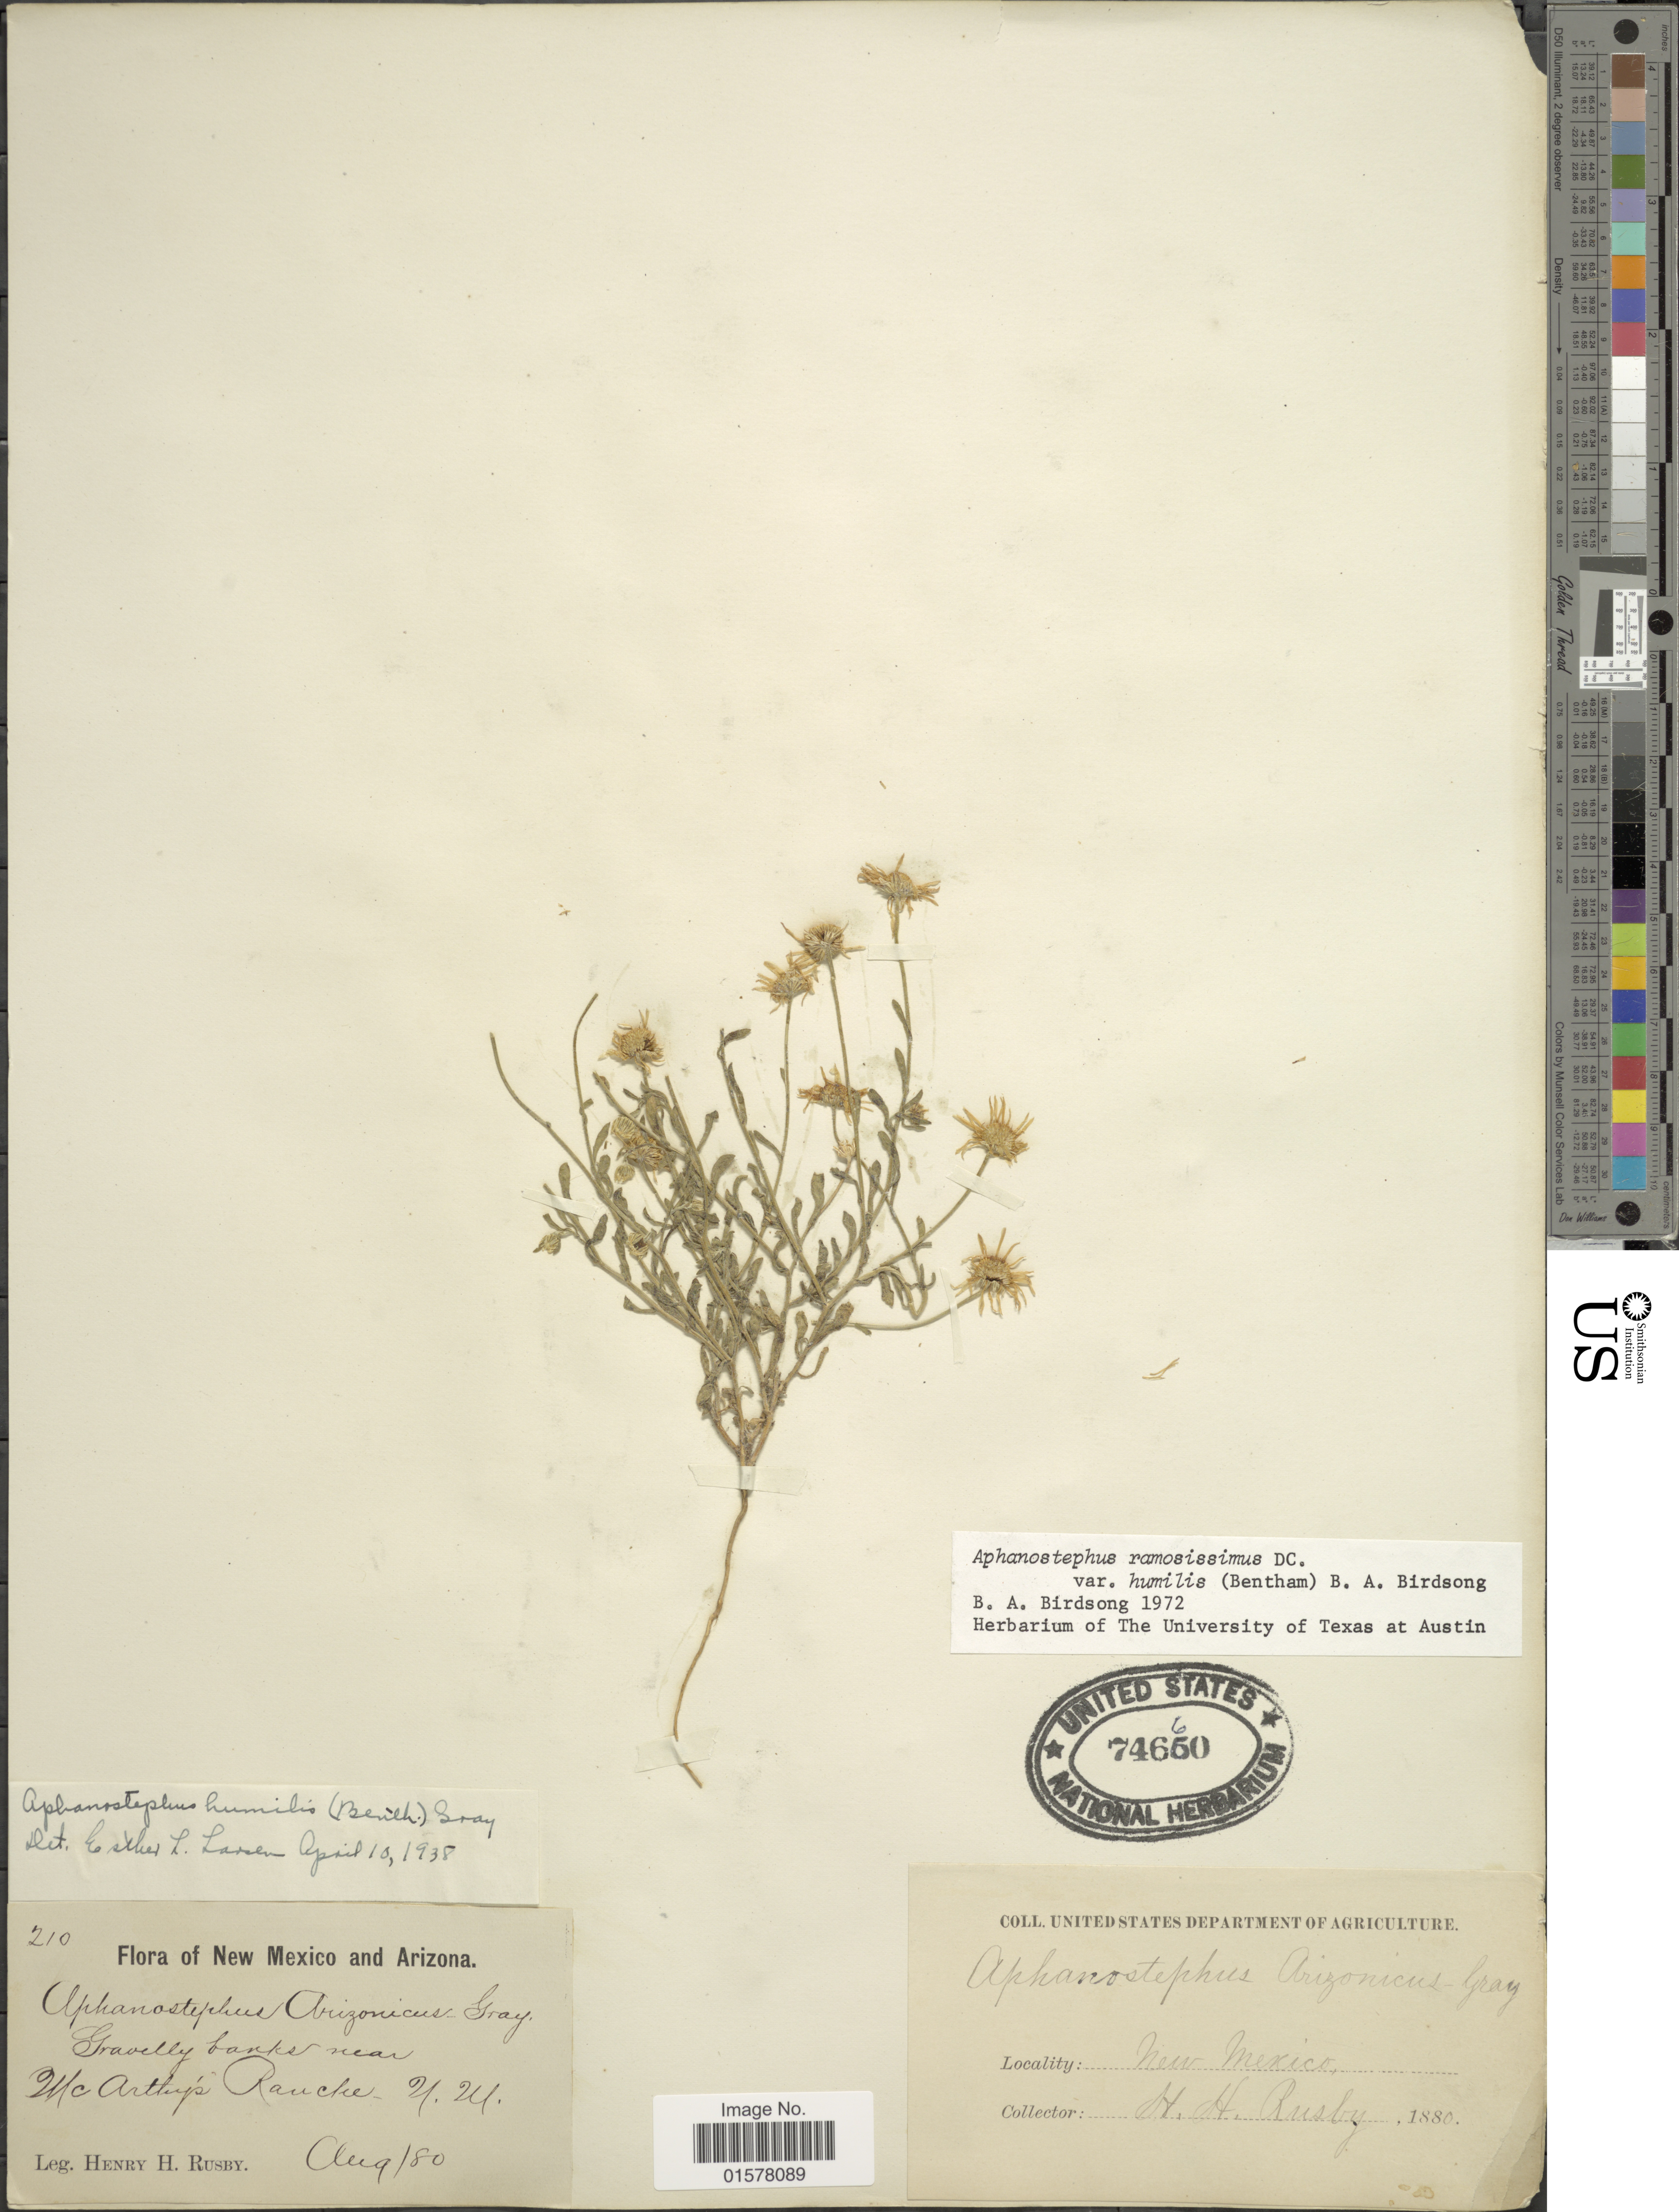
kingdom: Plantae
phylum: Tracheophyta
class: Magnoliopsida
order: Asterales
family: Asteraceae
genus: Aphanostephus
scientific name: Aphanostephus ramosissimus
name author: DC.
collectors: H. H. Rusby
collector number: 210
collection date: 1880-08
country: United States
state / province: New Mexico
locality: Gravelly banks near McArtty's Ranche [McArty's Ranche]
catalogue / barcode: US 74660